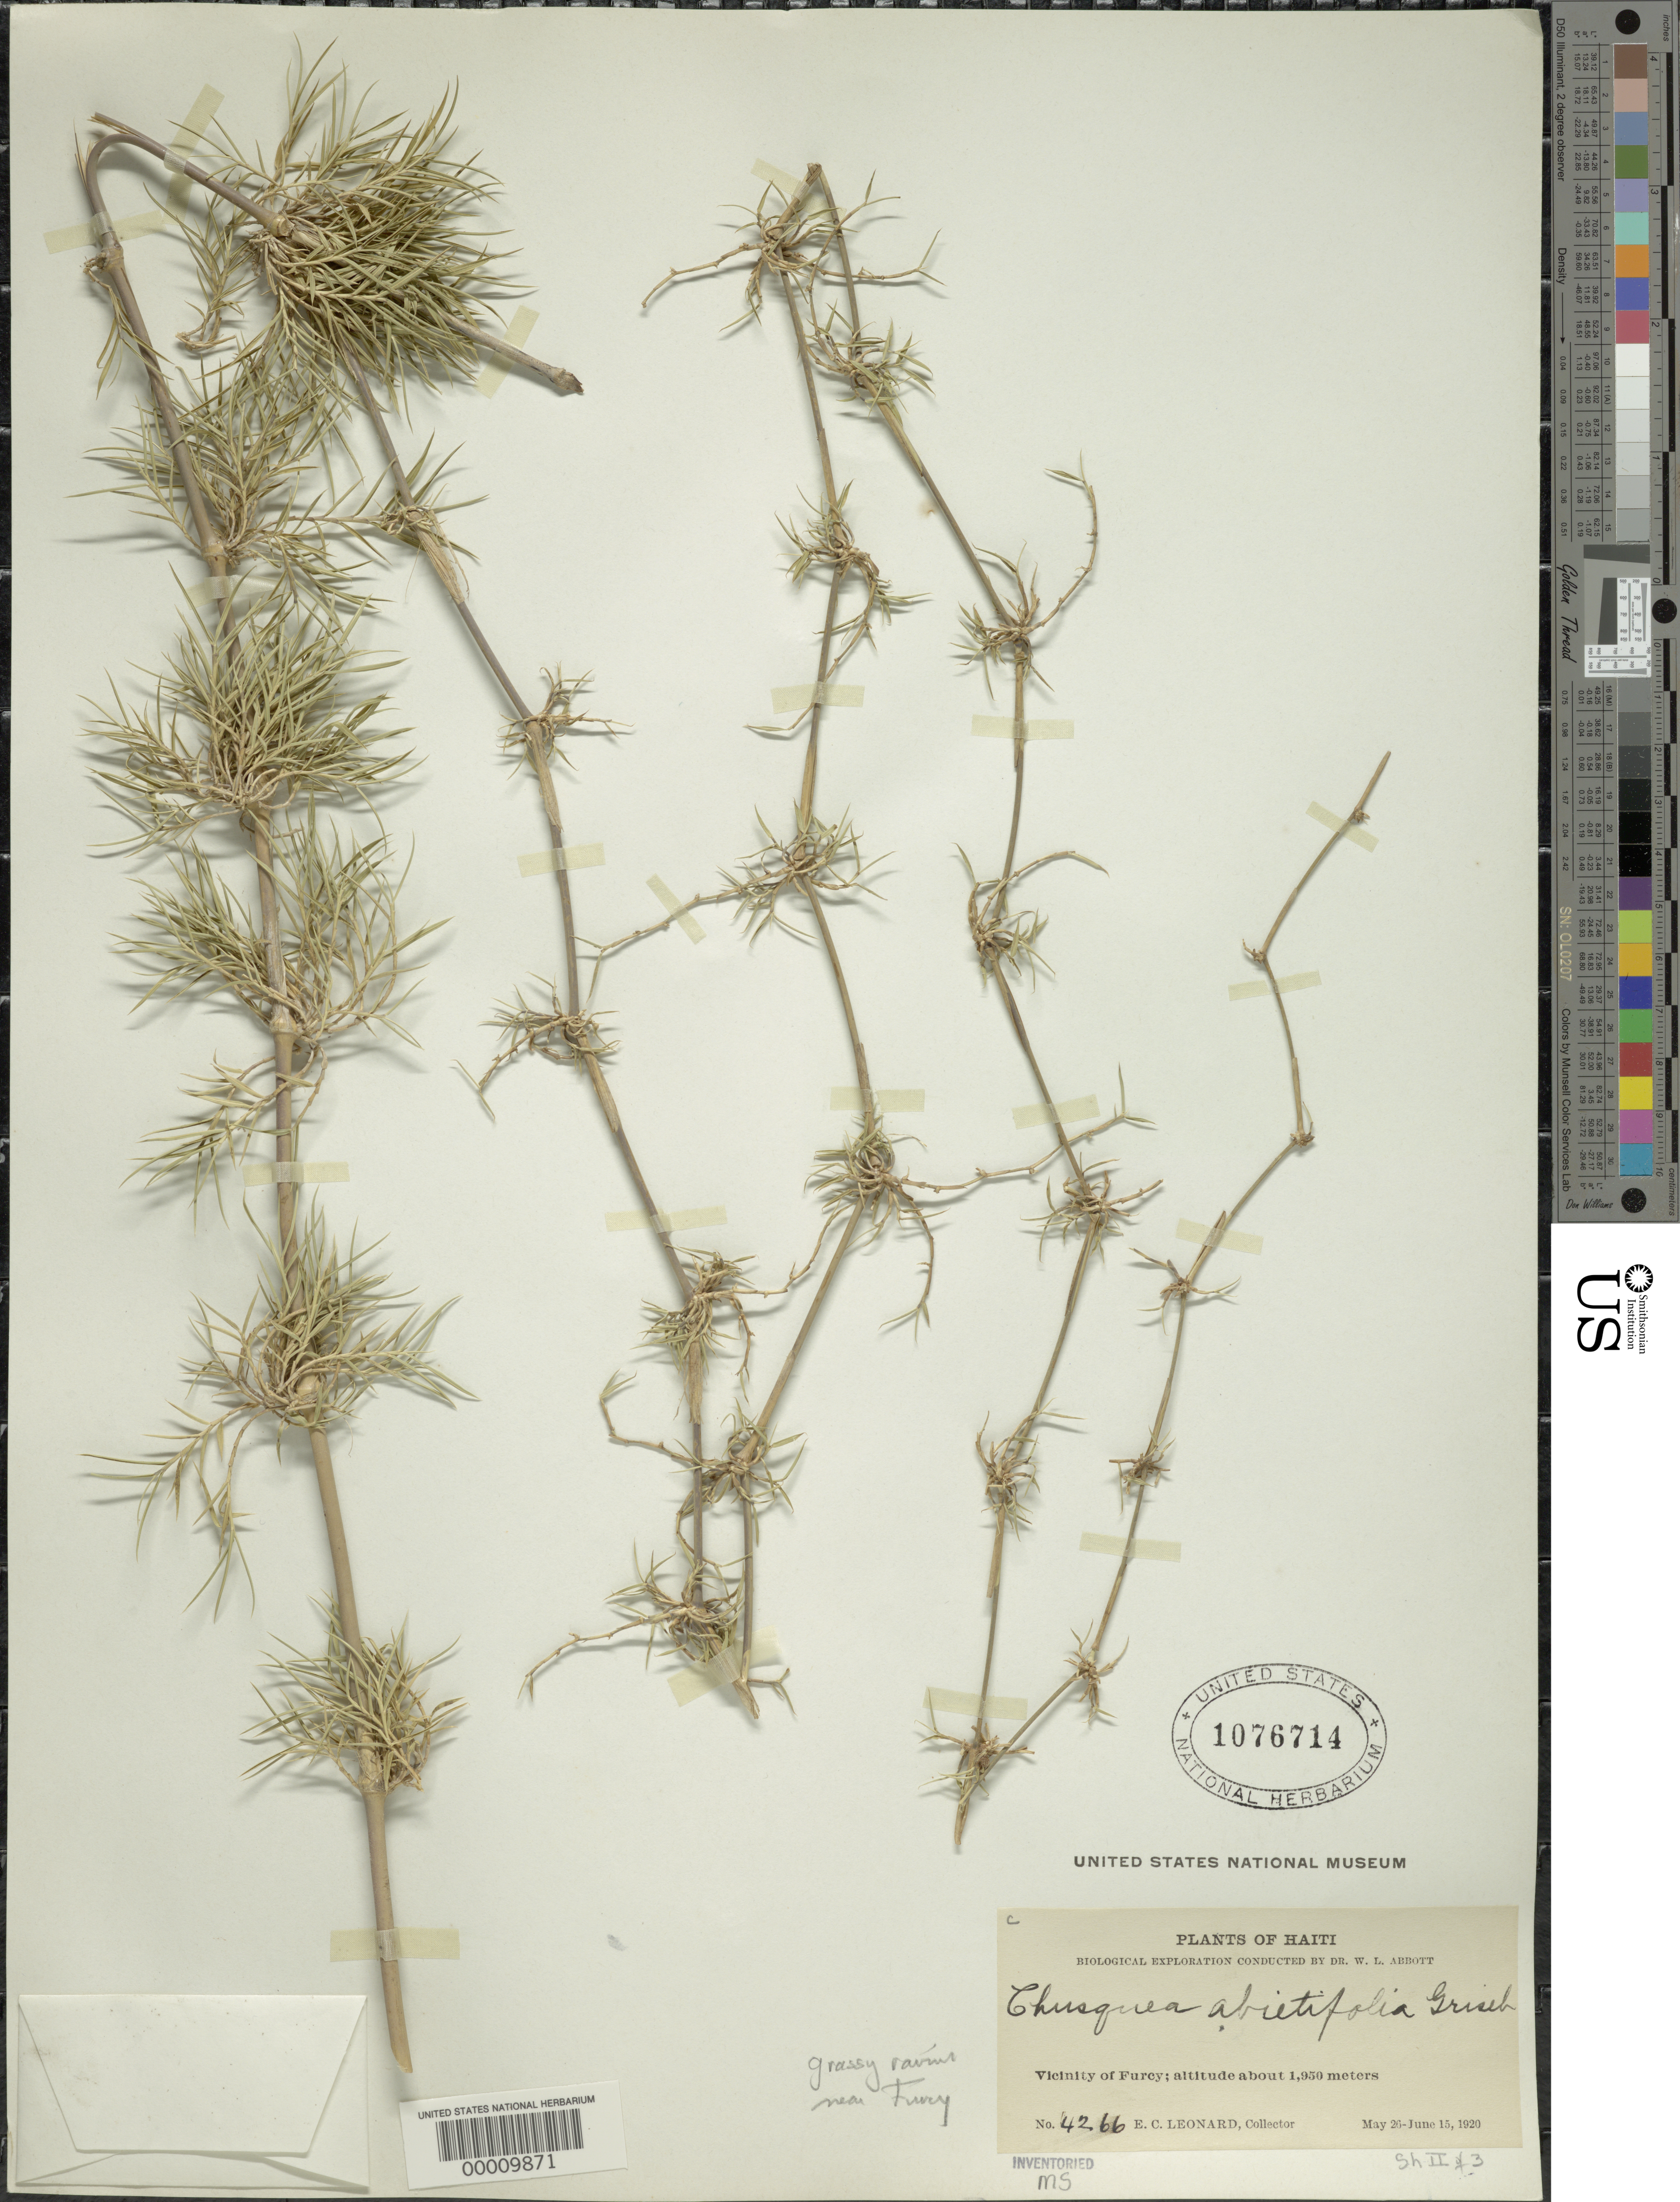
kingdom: Plantae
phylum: Tracheophyta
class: Liliopsida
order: Poales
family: Poaceae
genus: Chusquea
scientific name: Chusquea abietifolia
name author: Griseb.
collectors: E. C. Leonard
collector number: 4266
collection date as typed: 26 May 1920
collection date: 1920-05-26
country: Haiti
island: Hispaniola Island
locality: Vicinity of furcy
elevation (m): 1950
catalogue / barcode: US 1076714